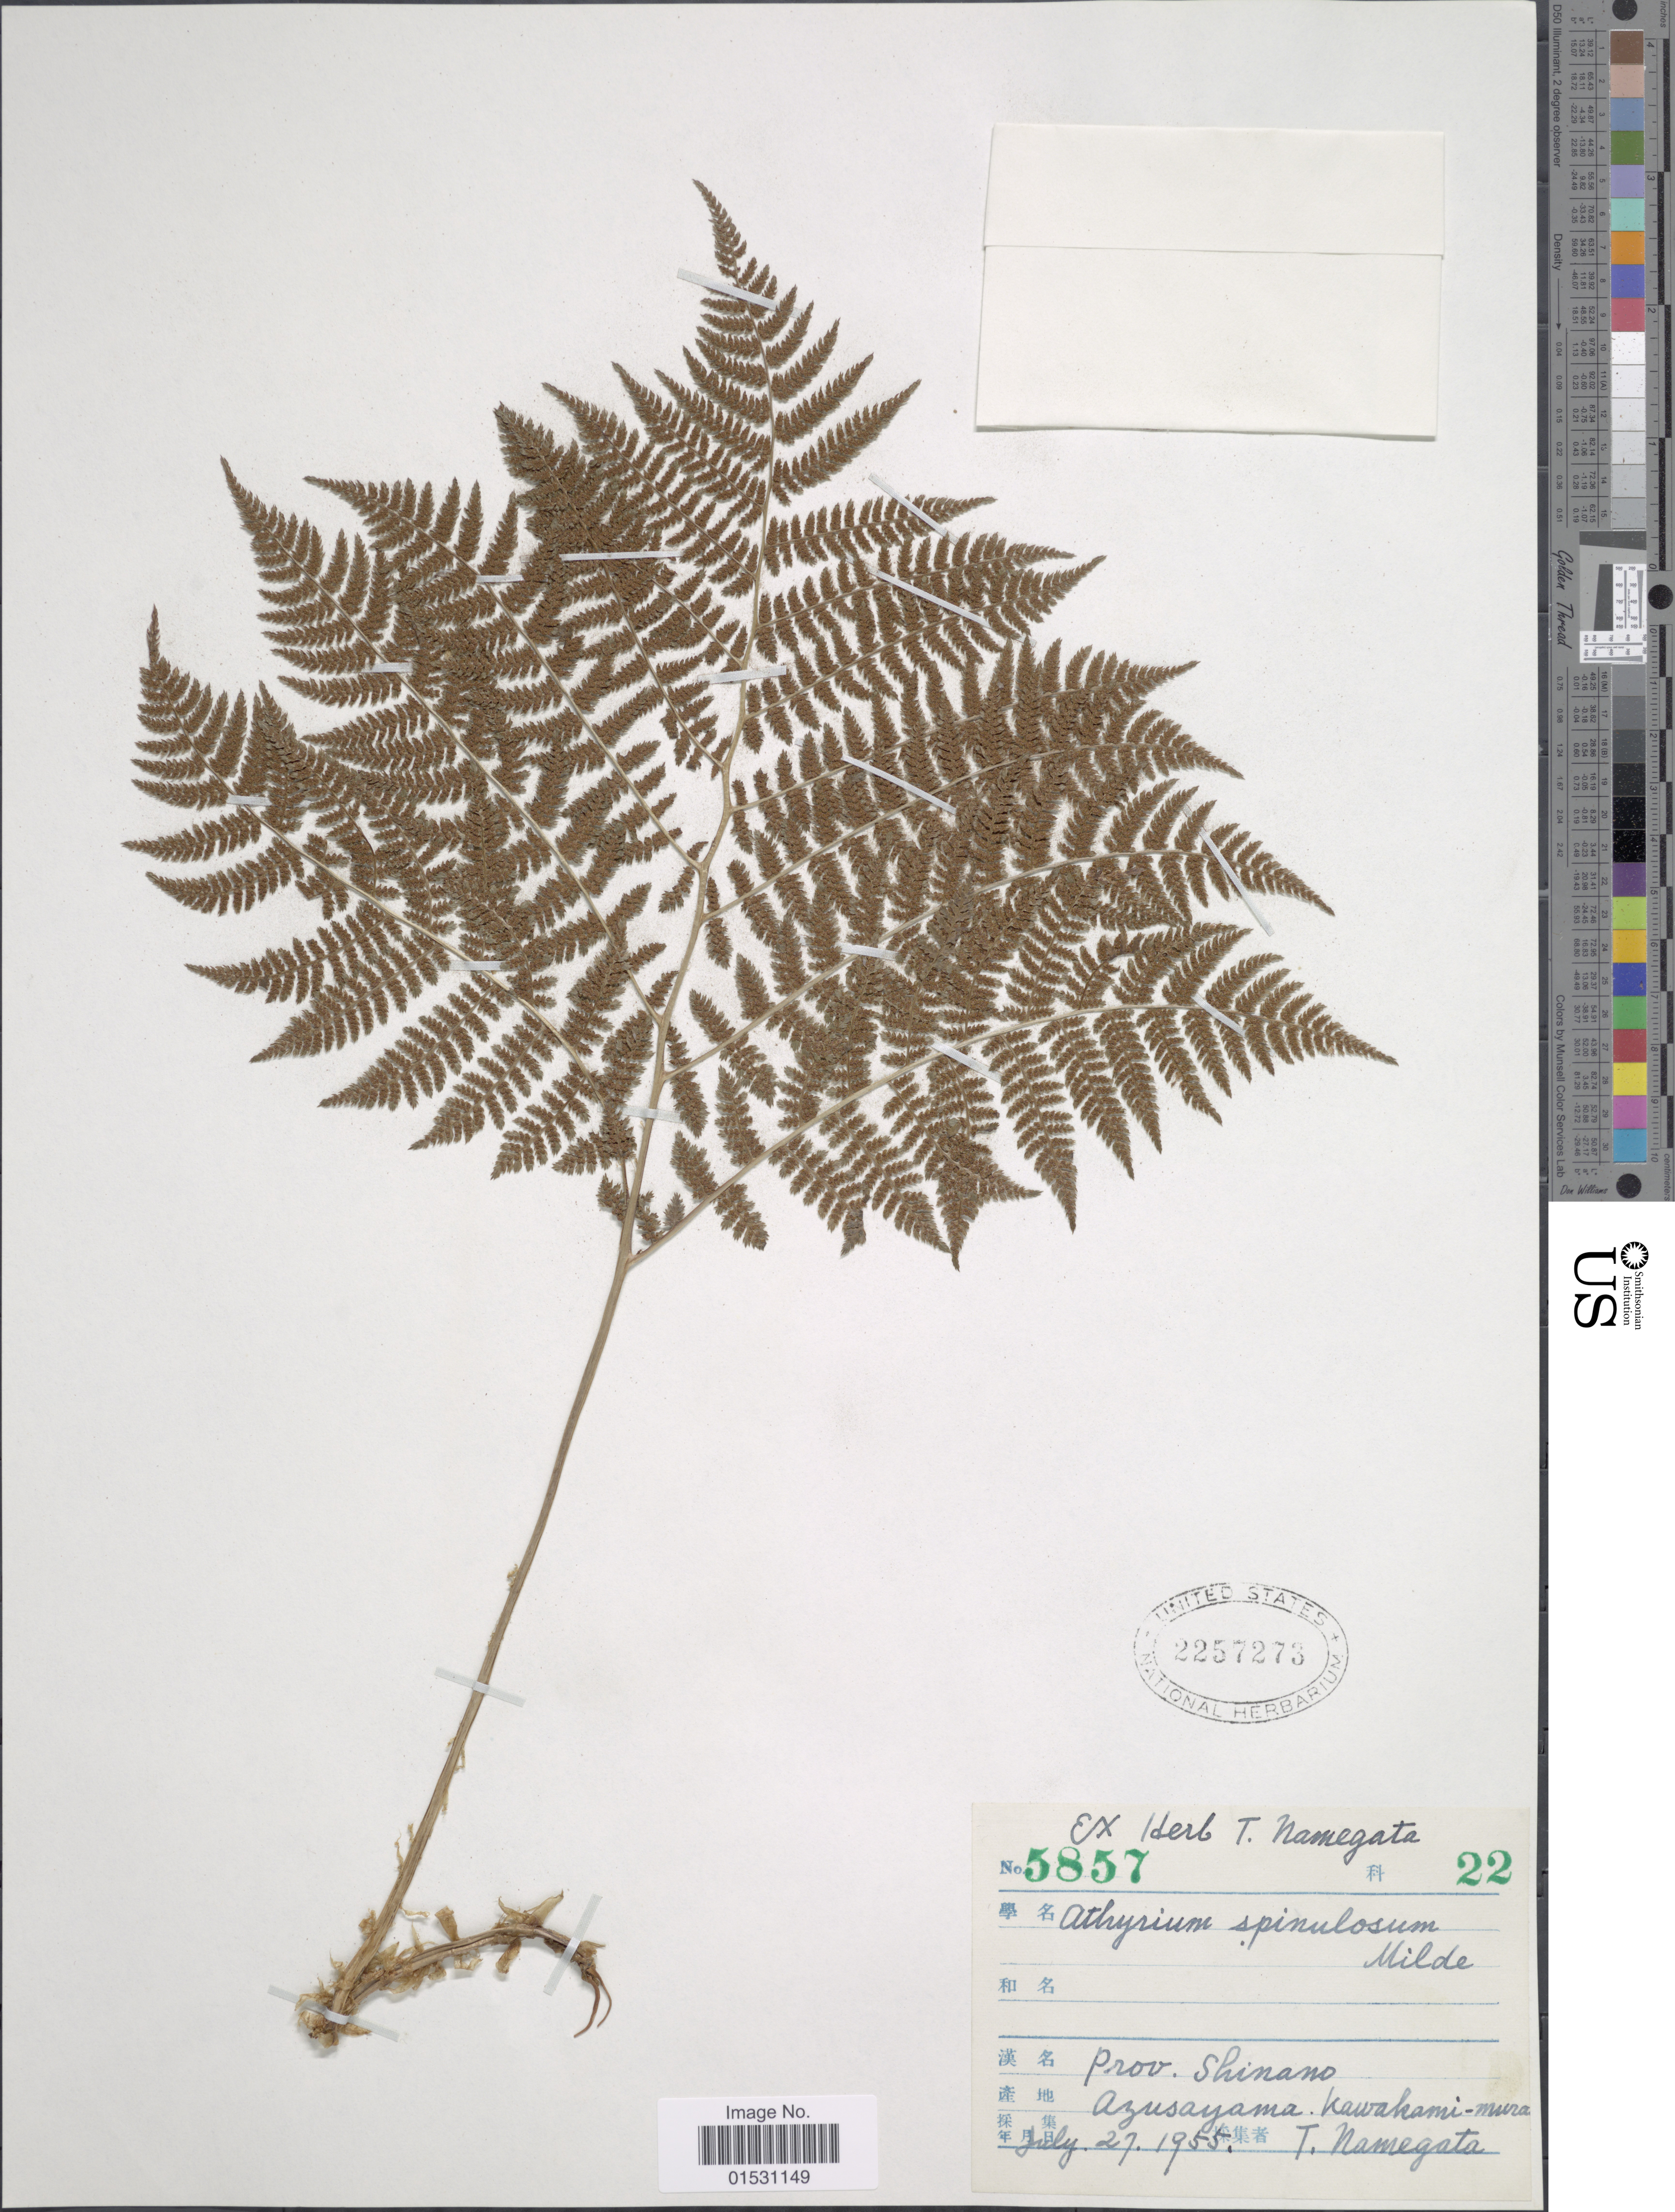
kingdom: Plantae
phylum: Tracheophyta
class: Polypodiopsida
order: Polypodiales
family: Athyriaceae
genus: Athyrium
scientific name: Athyrium spinulosum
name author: (Maxim.) Milde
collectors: T. Namegata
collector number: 5857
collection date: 1955-07-27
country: Japan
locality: Prov. Shinano. Azusayama. kawakami-mura.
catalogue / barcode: US 2257273